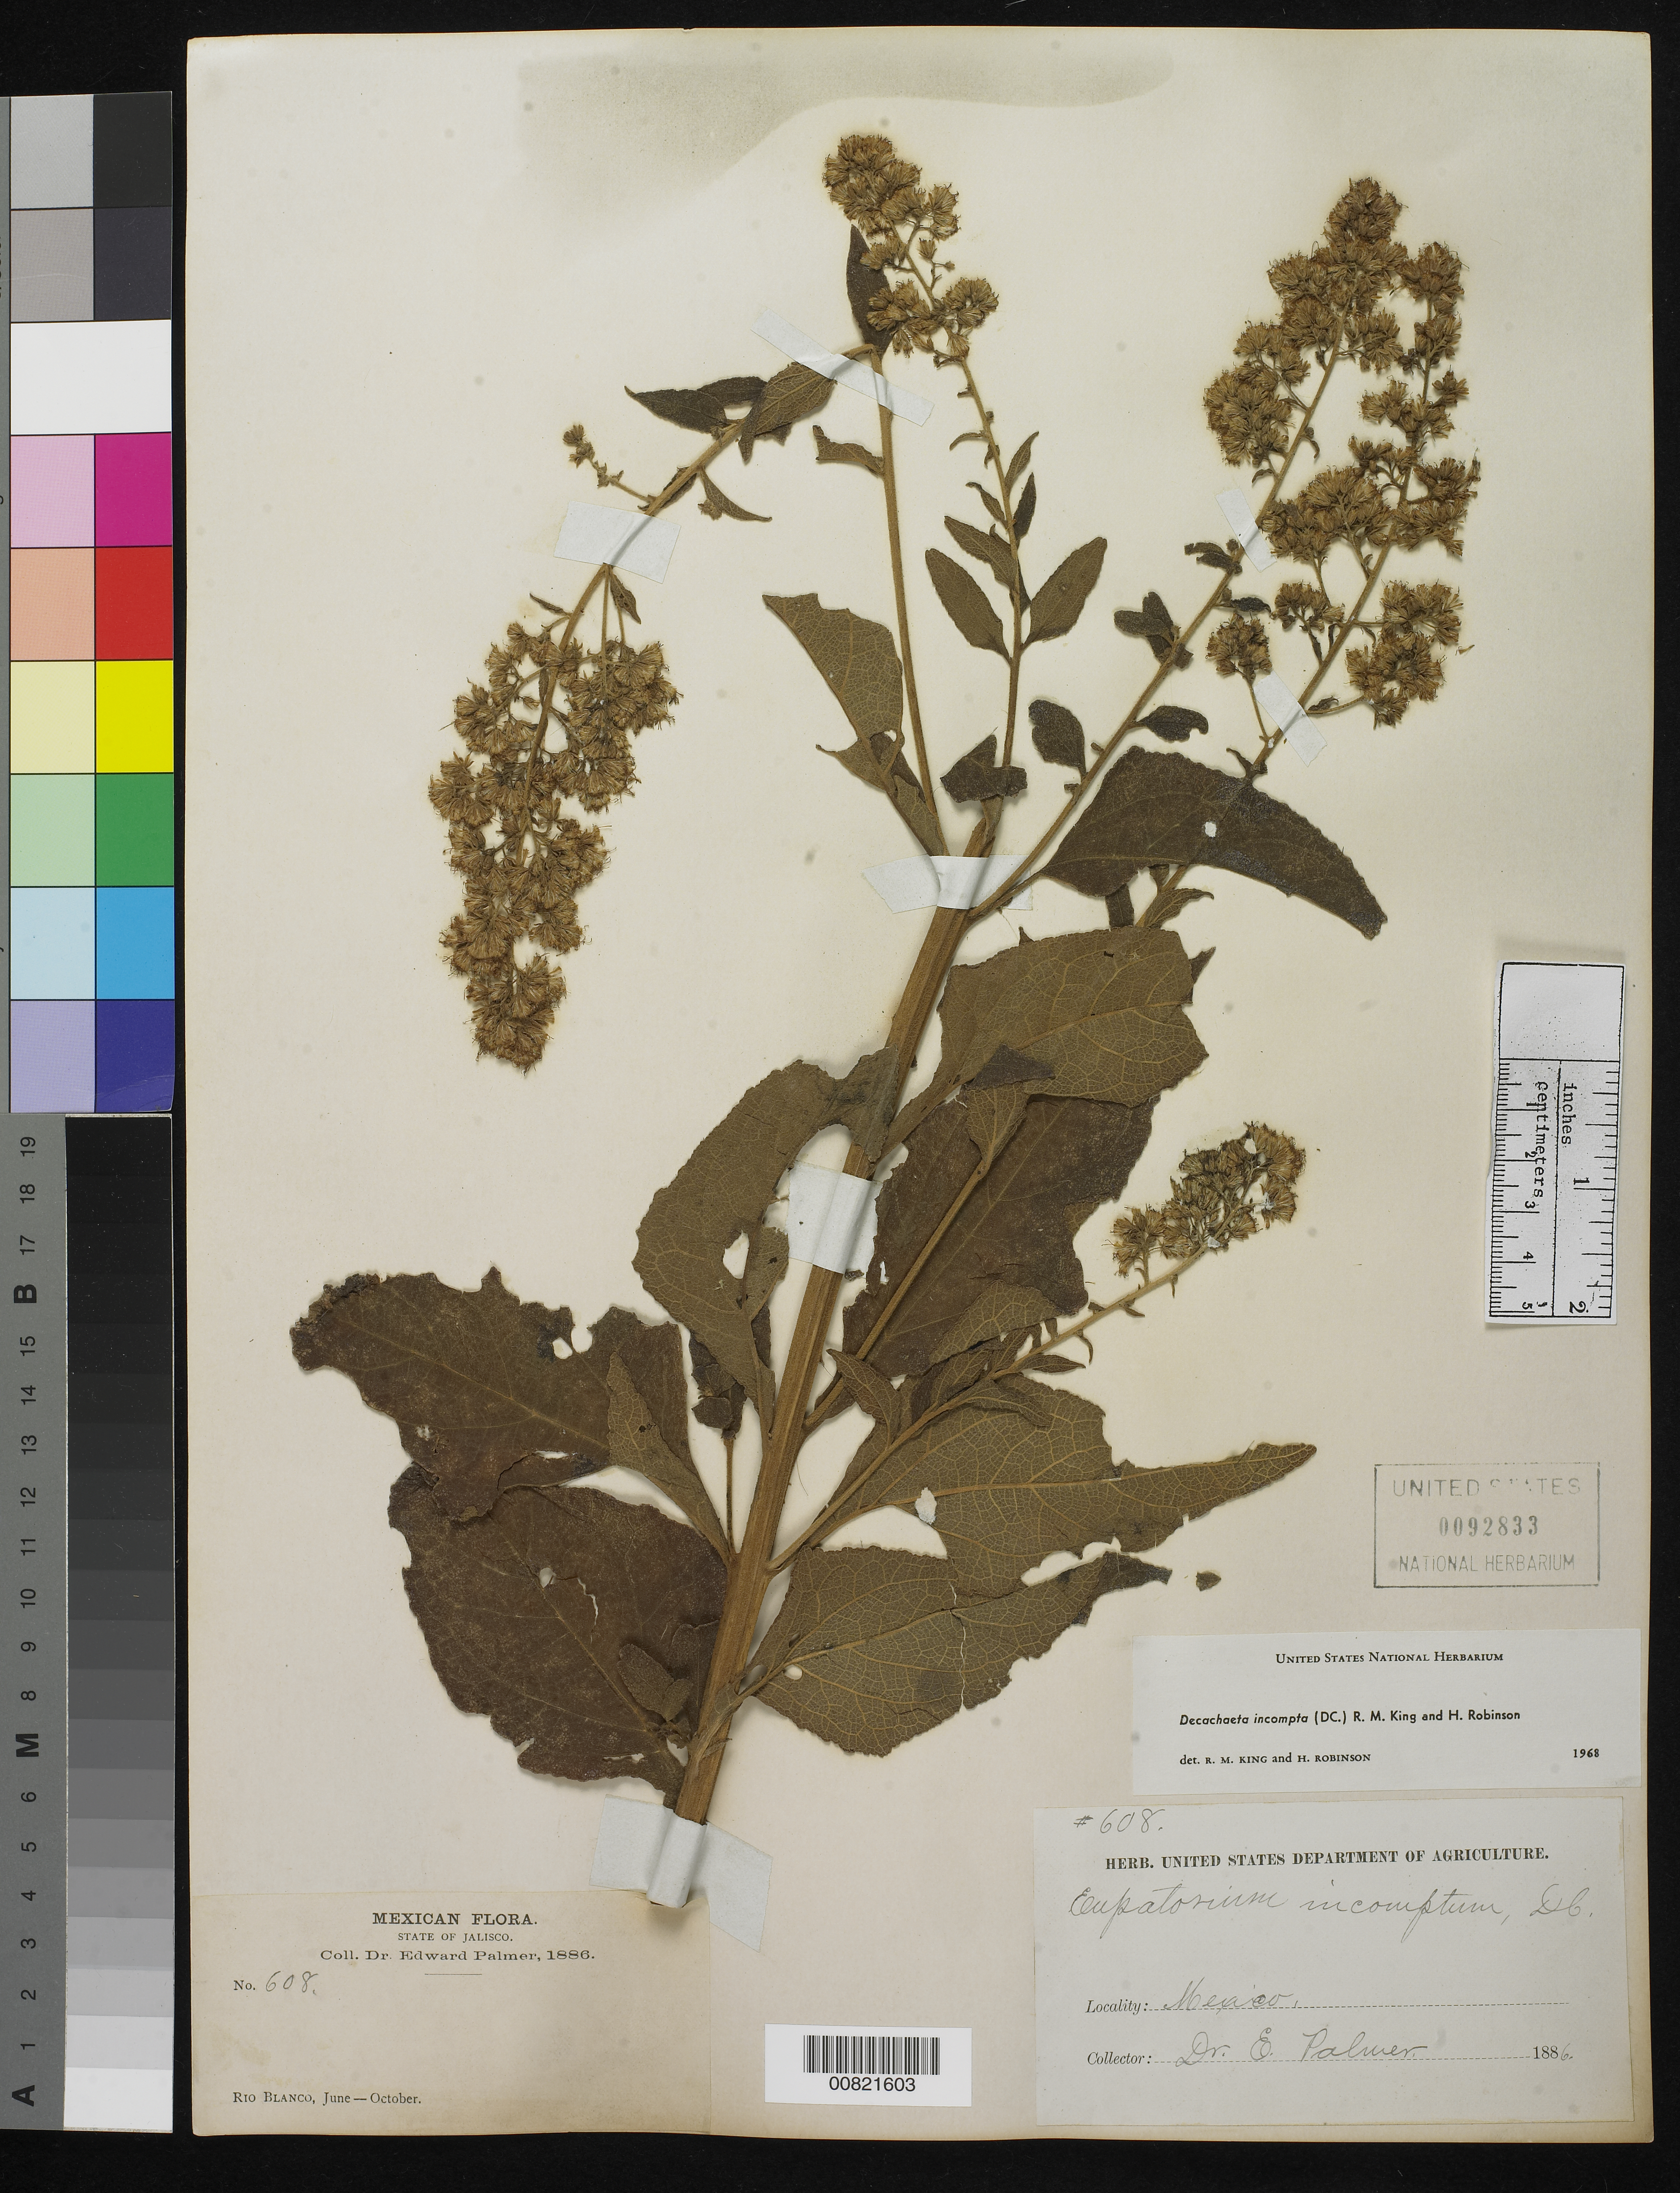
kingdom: Plantae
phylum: Tracheophyta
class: Magnoliopsida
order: Asterales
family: Asteraceae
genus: Decachaeta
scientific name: Decachaeta incompta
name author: (DC.) R.M. King & H. Rob.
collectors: E. Palmer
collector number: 608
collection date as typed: Jun 1886 to -- Oct 1886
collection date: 1886-06/1886-10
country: Mexico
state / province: Jalisco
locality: Río Blanco, Jalisco.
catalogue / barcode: US 92833